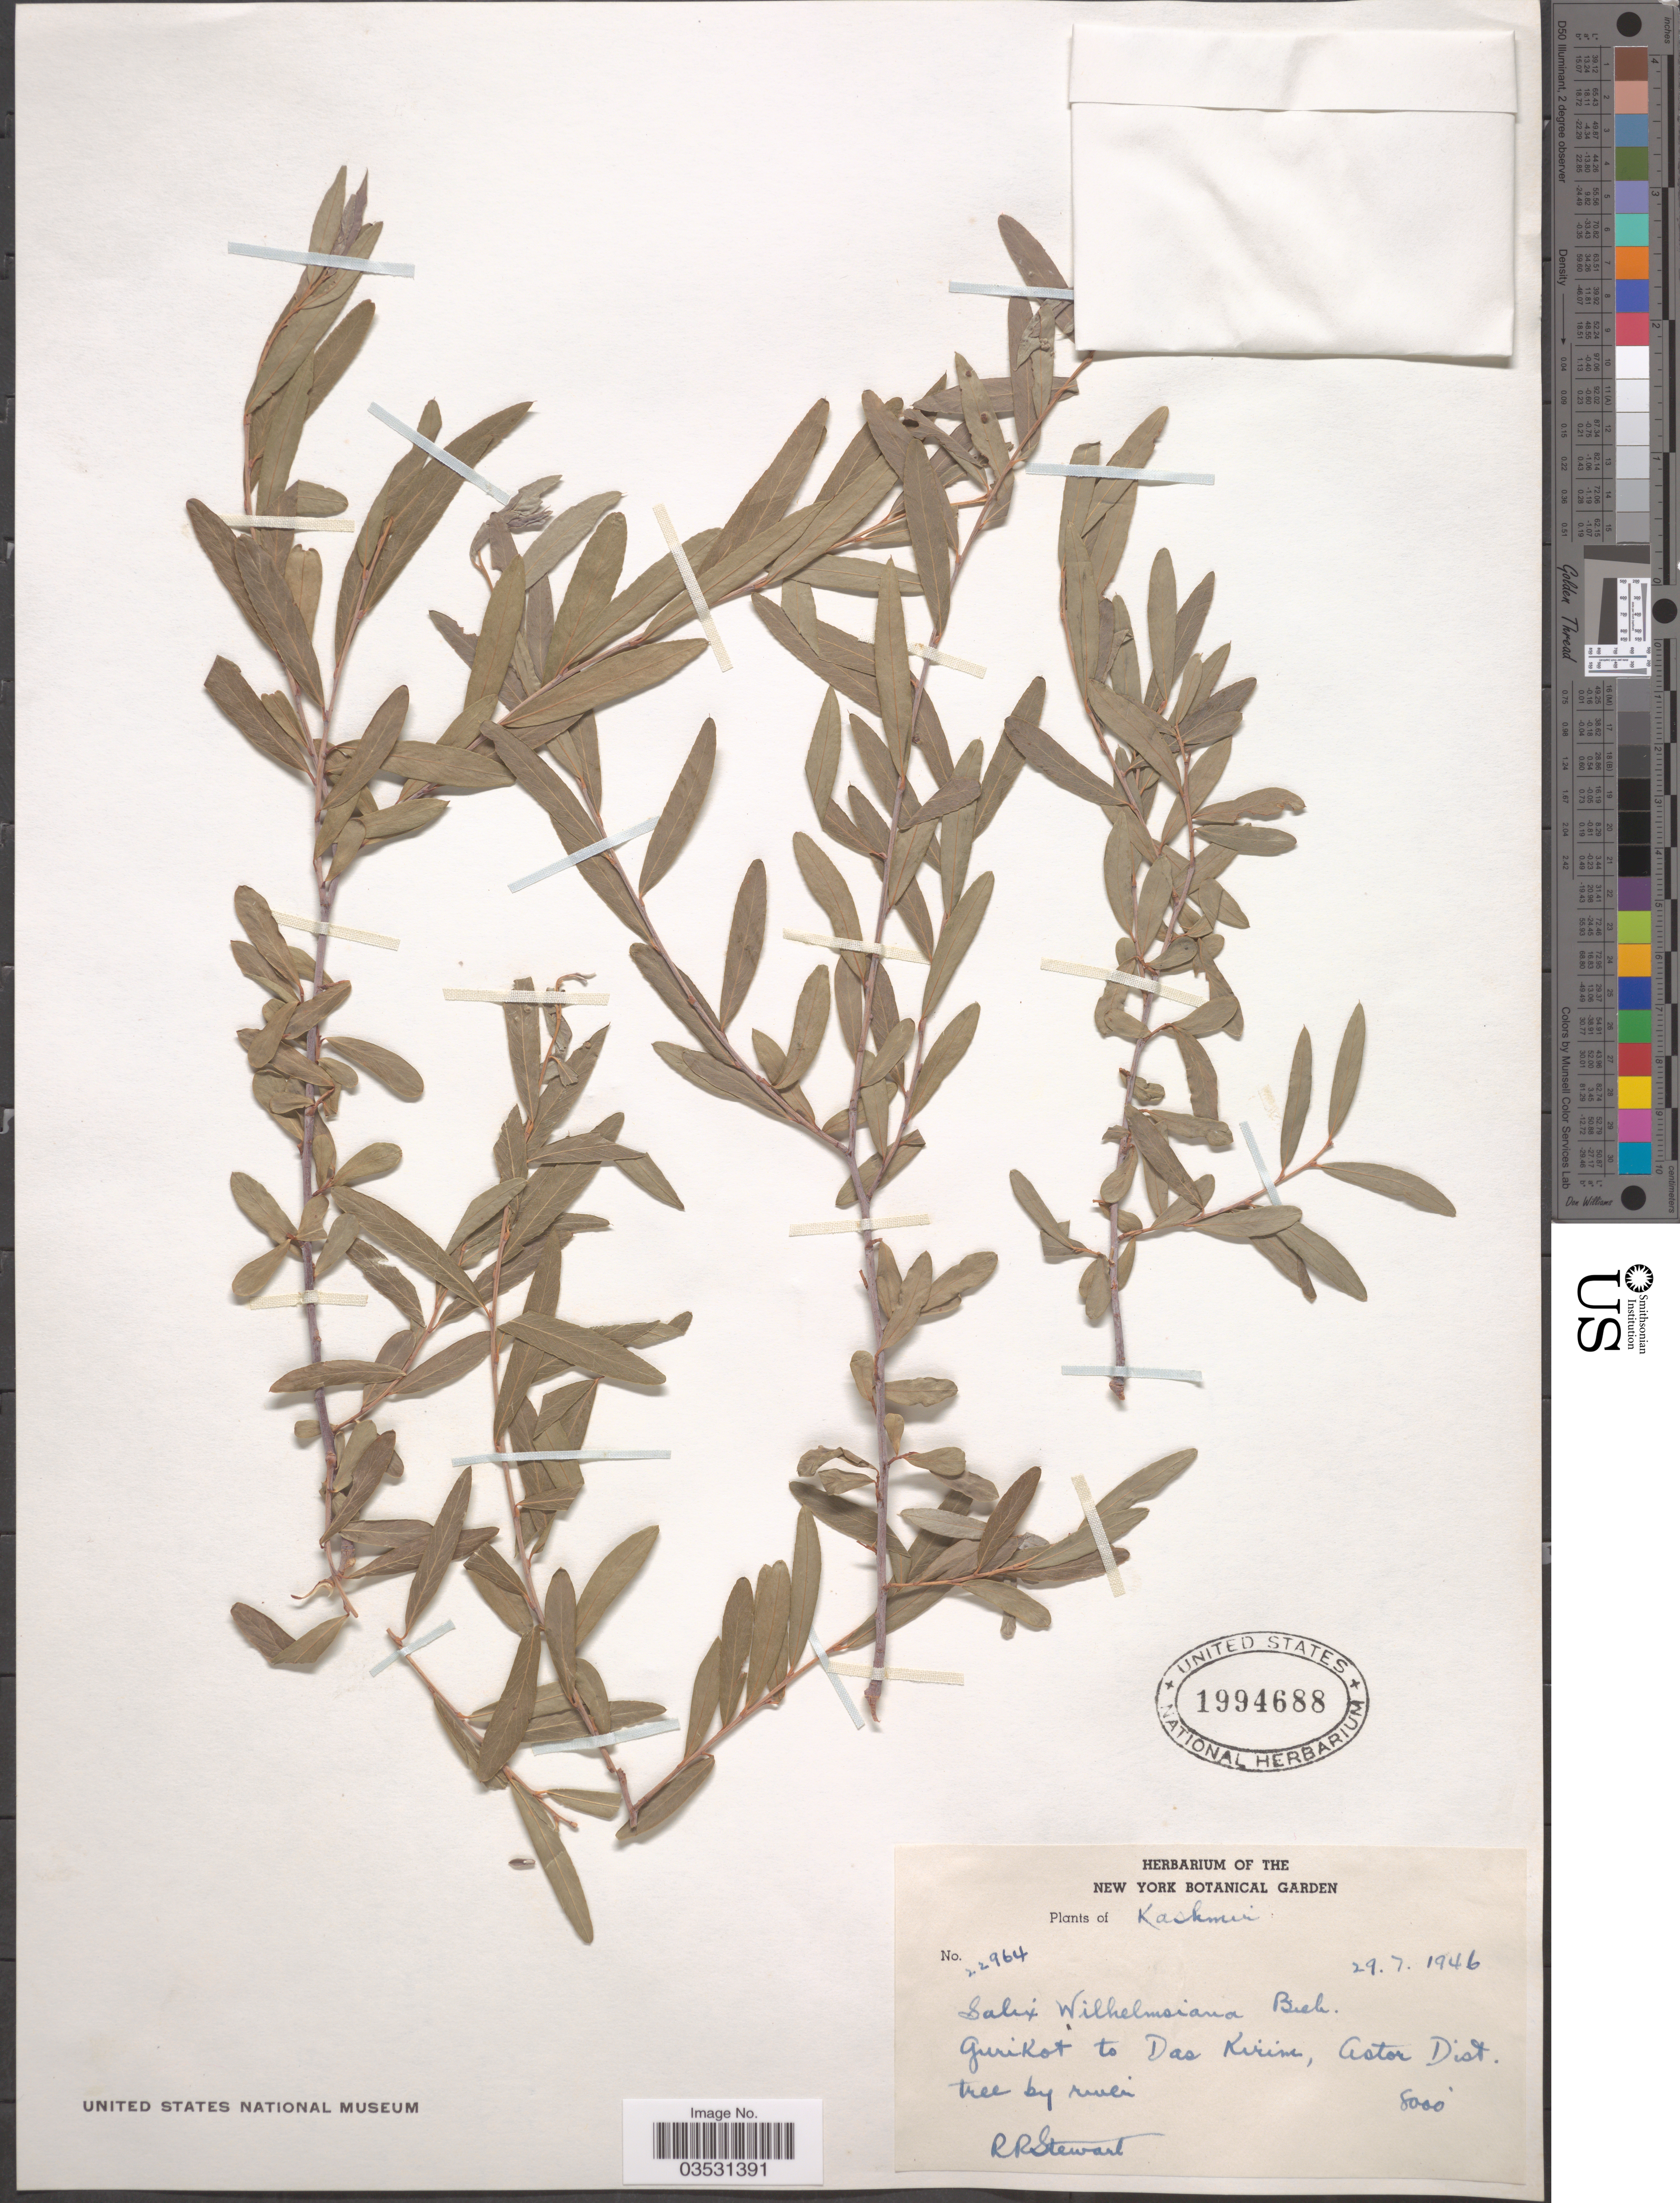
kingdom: Plantae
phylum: Tracheophyta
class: Magnoliopsida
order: Malpighiales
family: Salicaceae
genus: Salix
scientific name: Salix wilhelmsiana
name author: M. Bieb.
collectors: R. Stewart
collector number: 22964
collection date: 1946-07-29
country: India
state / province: Jammu and Kashmir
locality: Kashmir. Gurikot to Das Kirim, Astor Dist. tree by river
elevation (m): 2438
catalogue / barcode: US 1994688